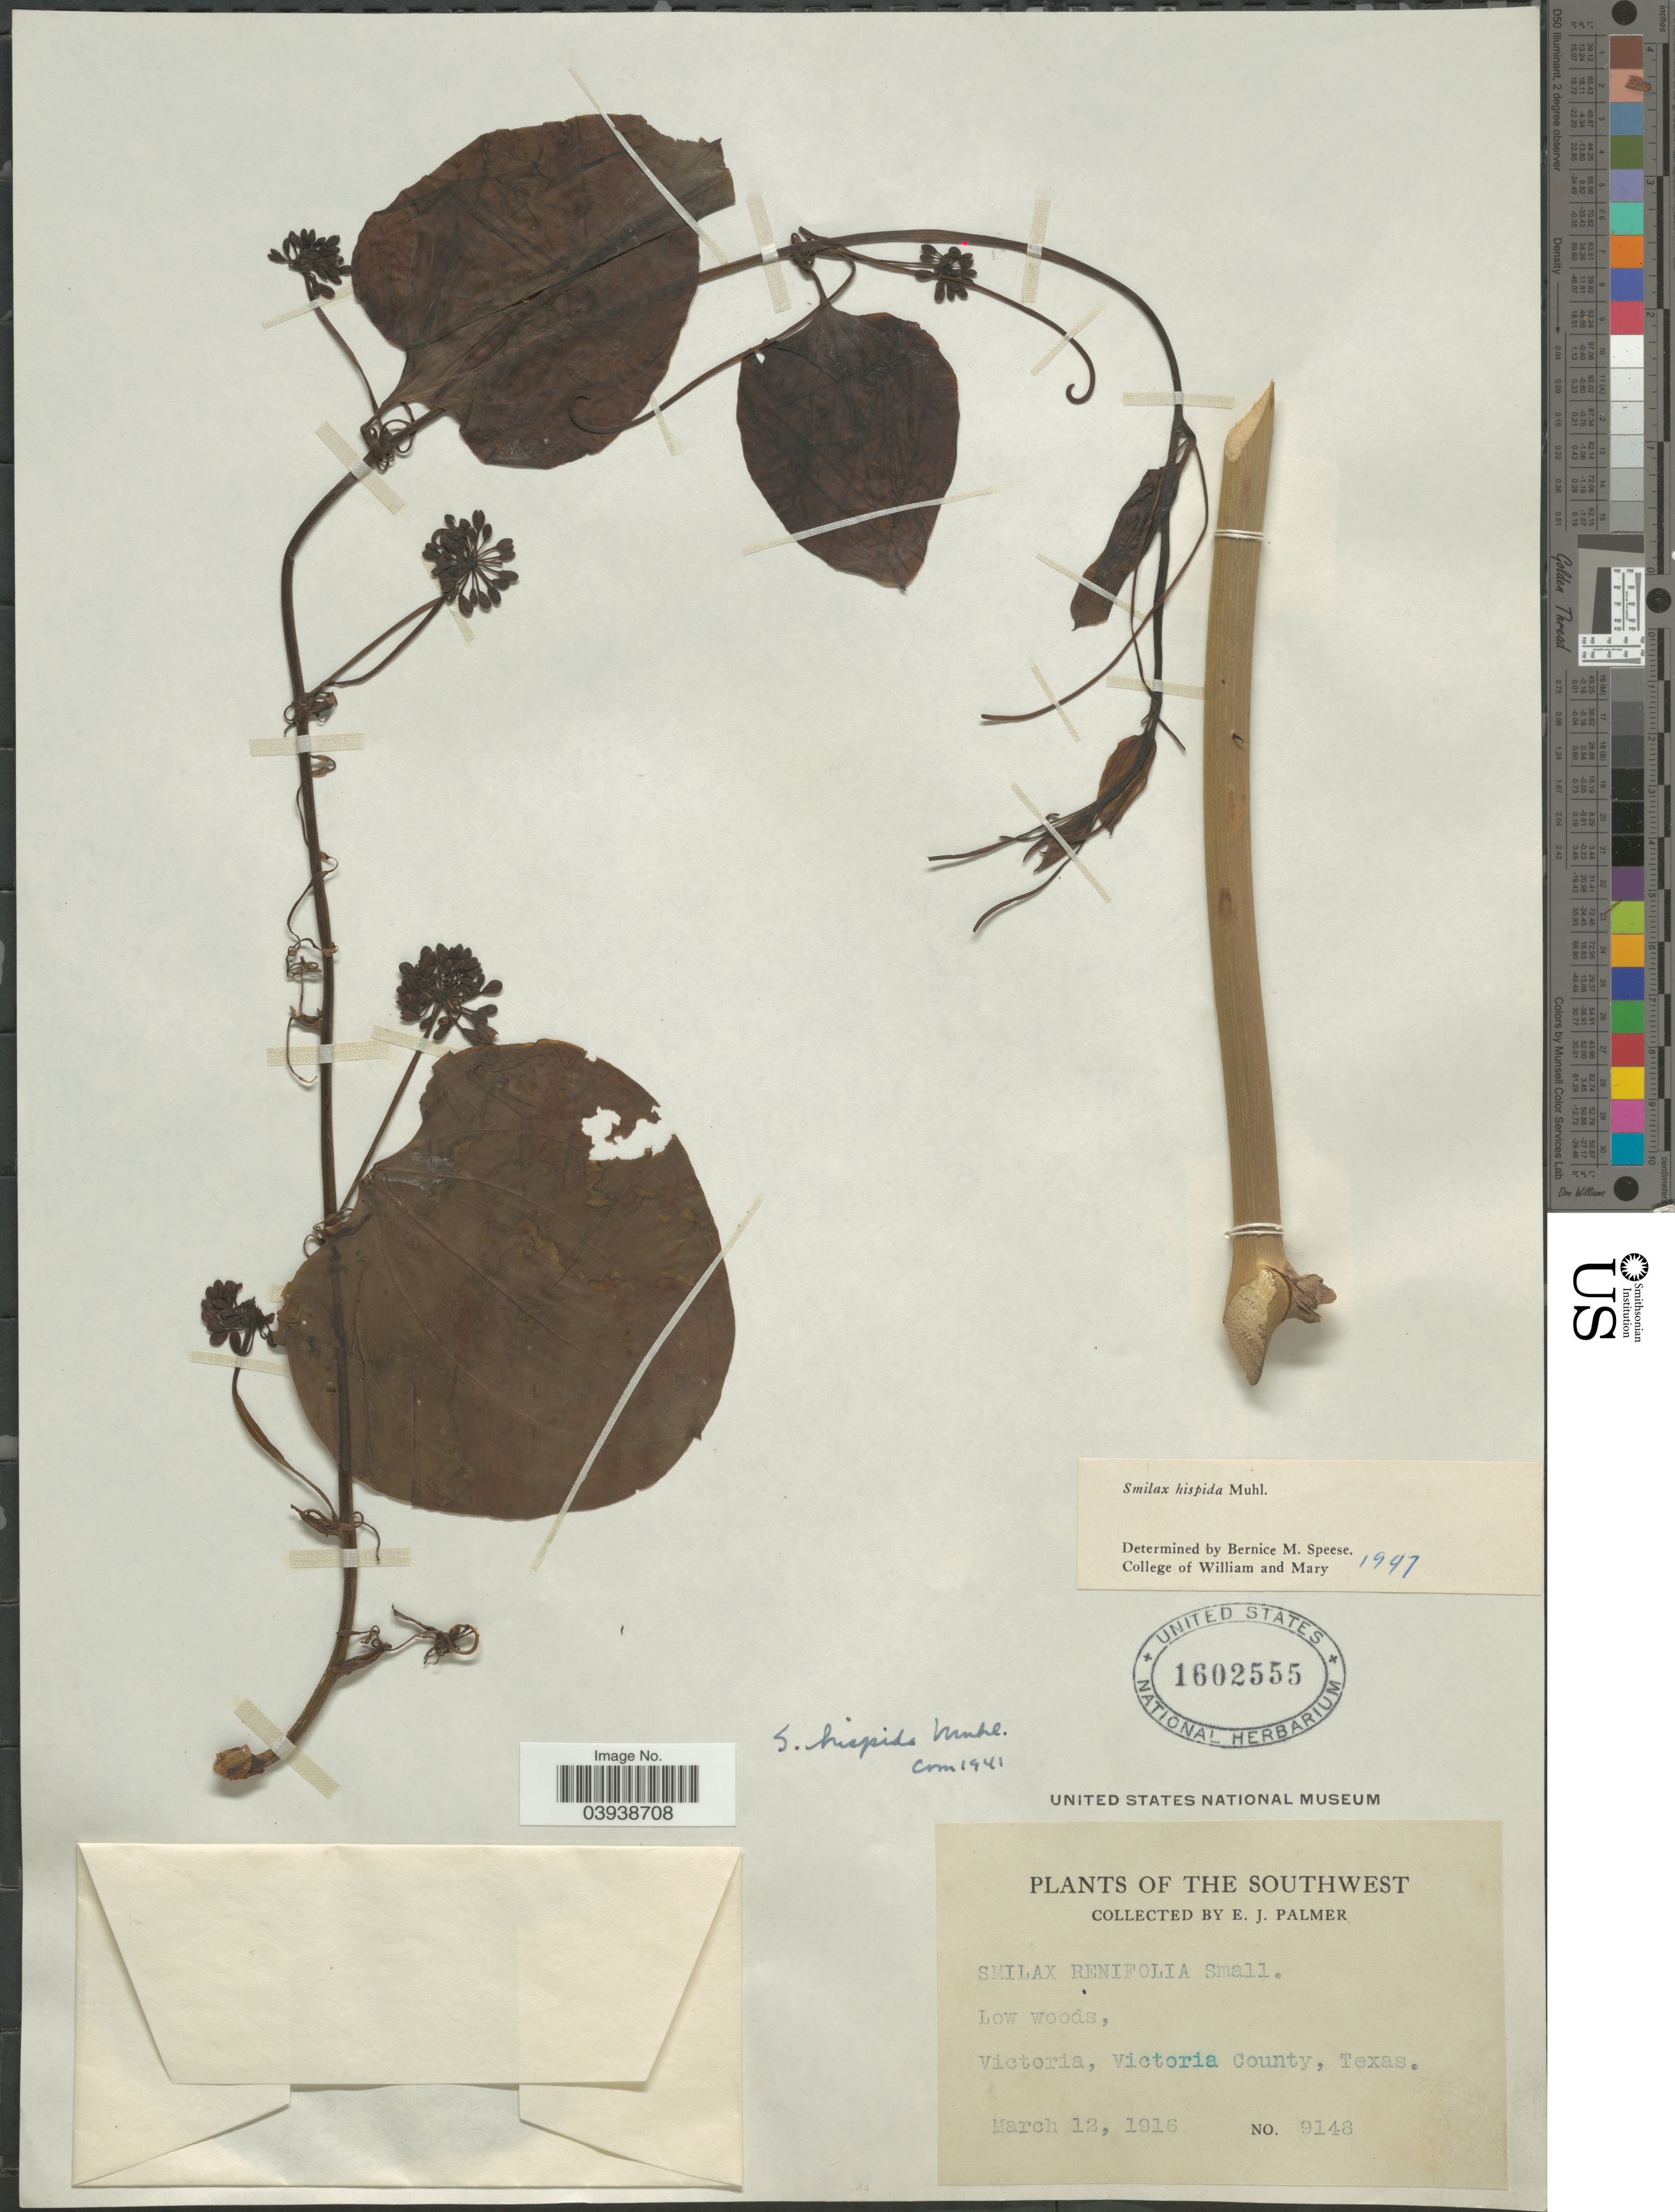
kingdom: Plantae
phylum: Tracheophyta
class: Liliopsida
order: Liliales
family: Smilacaceae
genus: Smilax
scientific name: Smilax hispida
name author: Raf.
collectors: E. J. Palmer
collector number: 9148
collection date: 1916-03-12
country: United States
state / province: Texas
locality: The Southwest. Victoria, Victoria County.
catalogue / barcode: US 1602555